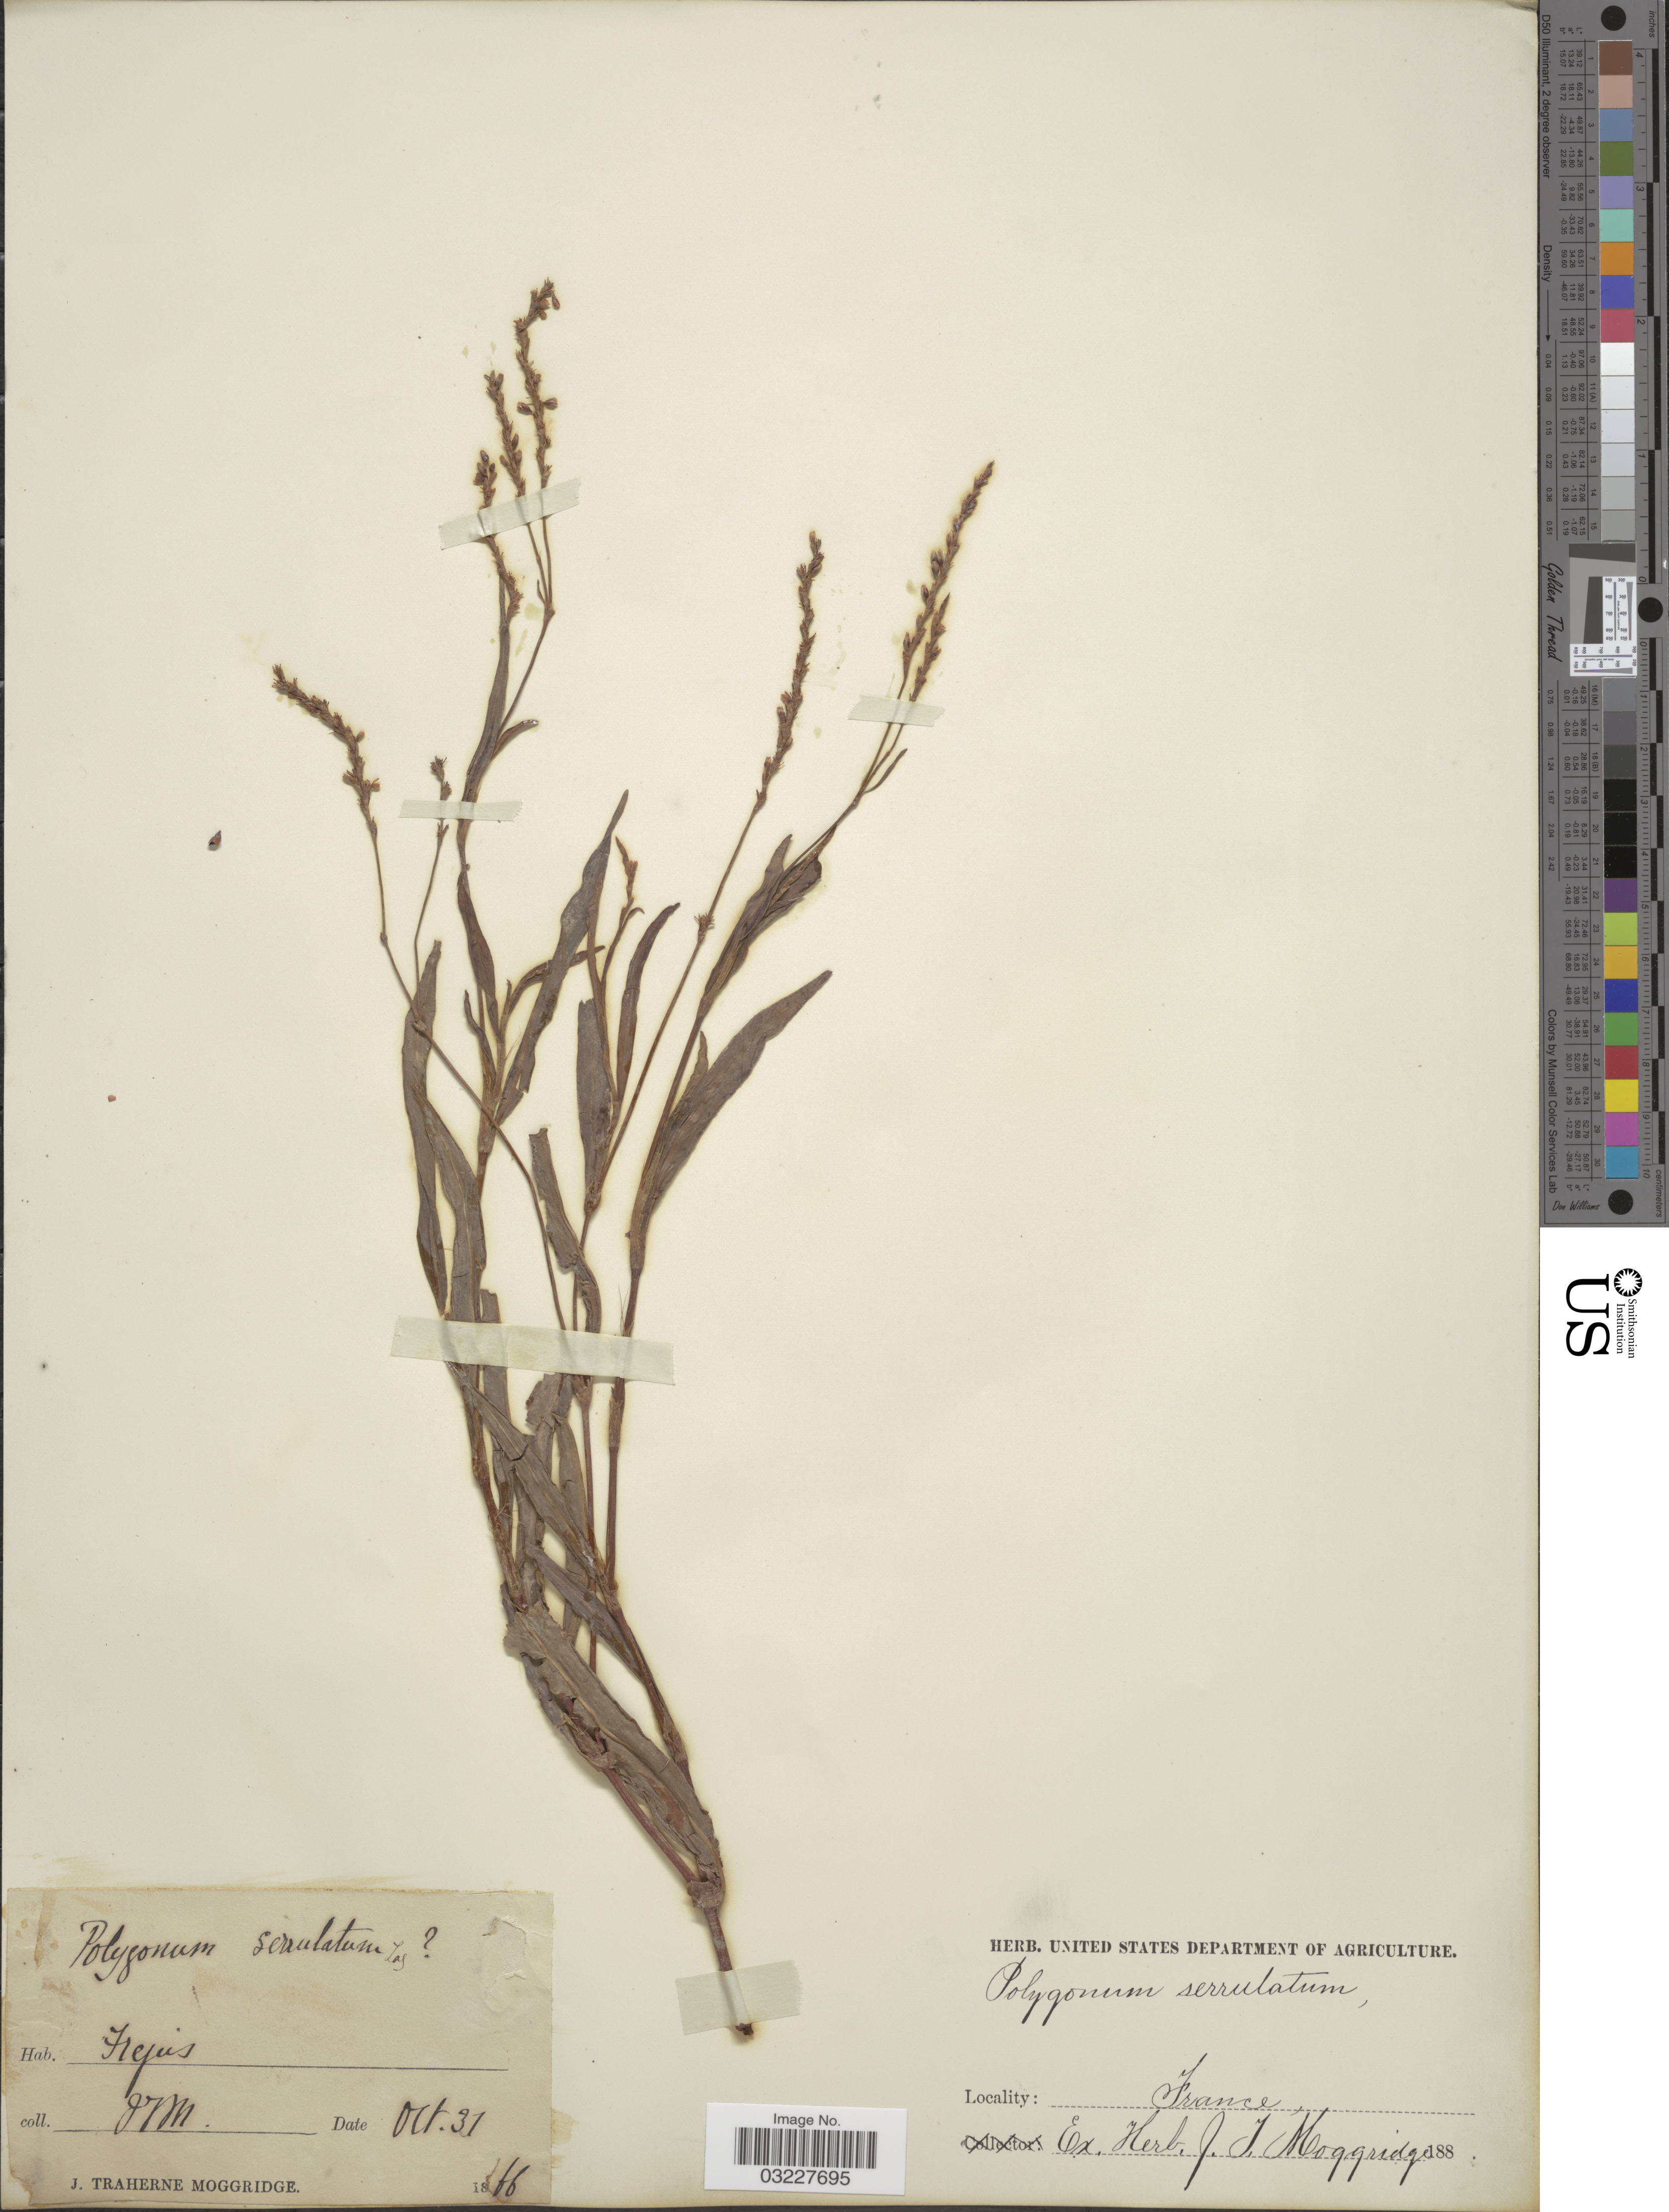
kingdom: Plantae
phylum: Tracheophyta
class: Magnoliopsida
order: Caryophyllales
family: Polygonaceae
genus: Polygonum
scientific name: Polygonum serrulatum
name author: Lag.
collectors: J. T. Moggridge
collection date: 1866-10-31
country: France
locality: Frejus.